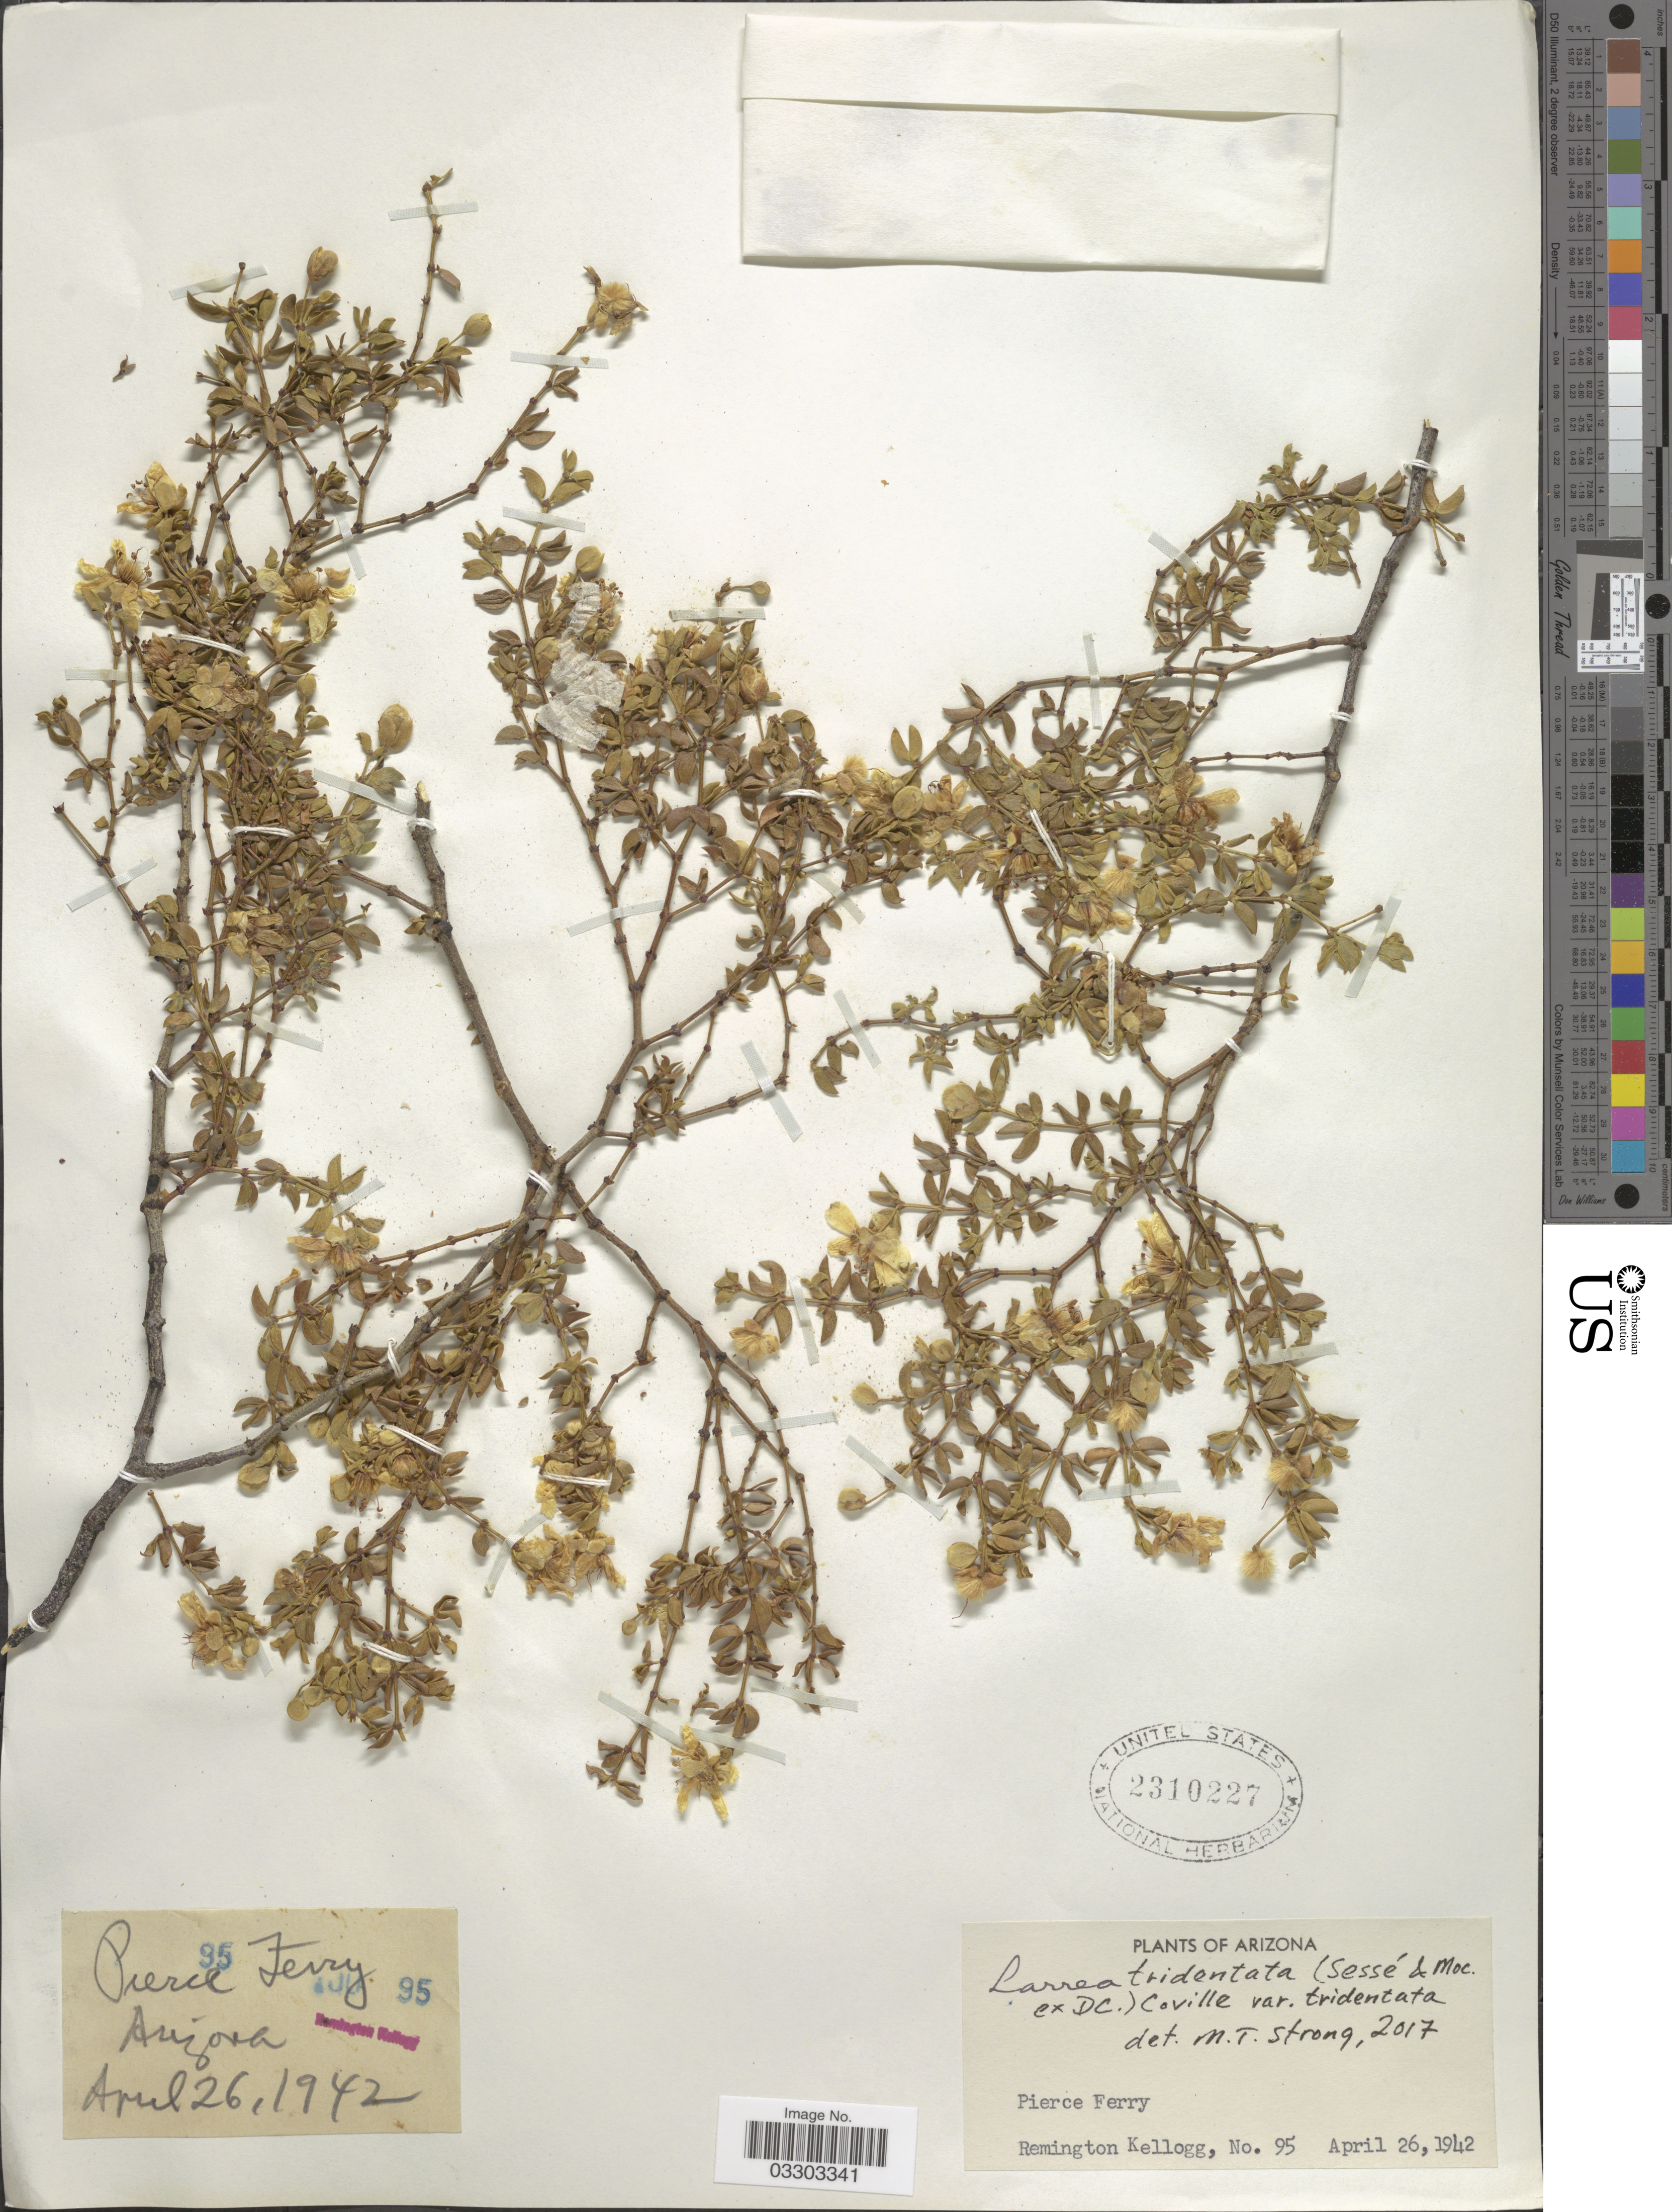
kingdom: Plantae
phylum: Tracheophyta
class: Magnoliopsida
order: Zygophyllales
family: Zygophyllaceae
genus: Larrea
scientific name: Larrea tridentata var. tridentata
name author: (Sessé & Moc. ex DC.) Coville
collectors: R. Kellogg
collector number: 95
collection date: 1942-04-26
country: United States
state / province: Arizona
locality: Pierce Ferry.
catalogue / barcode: US 2310227